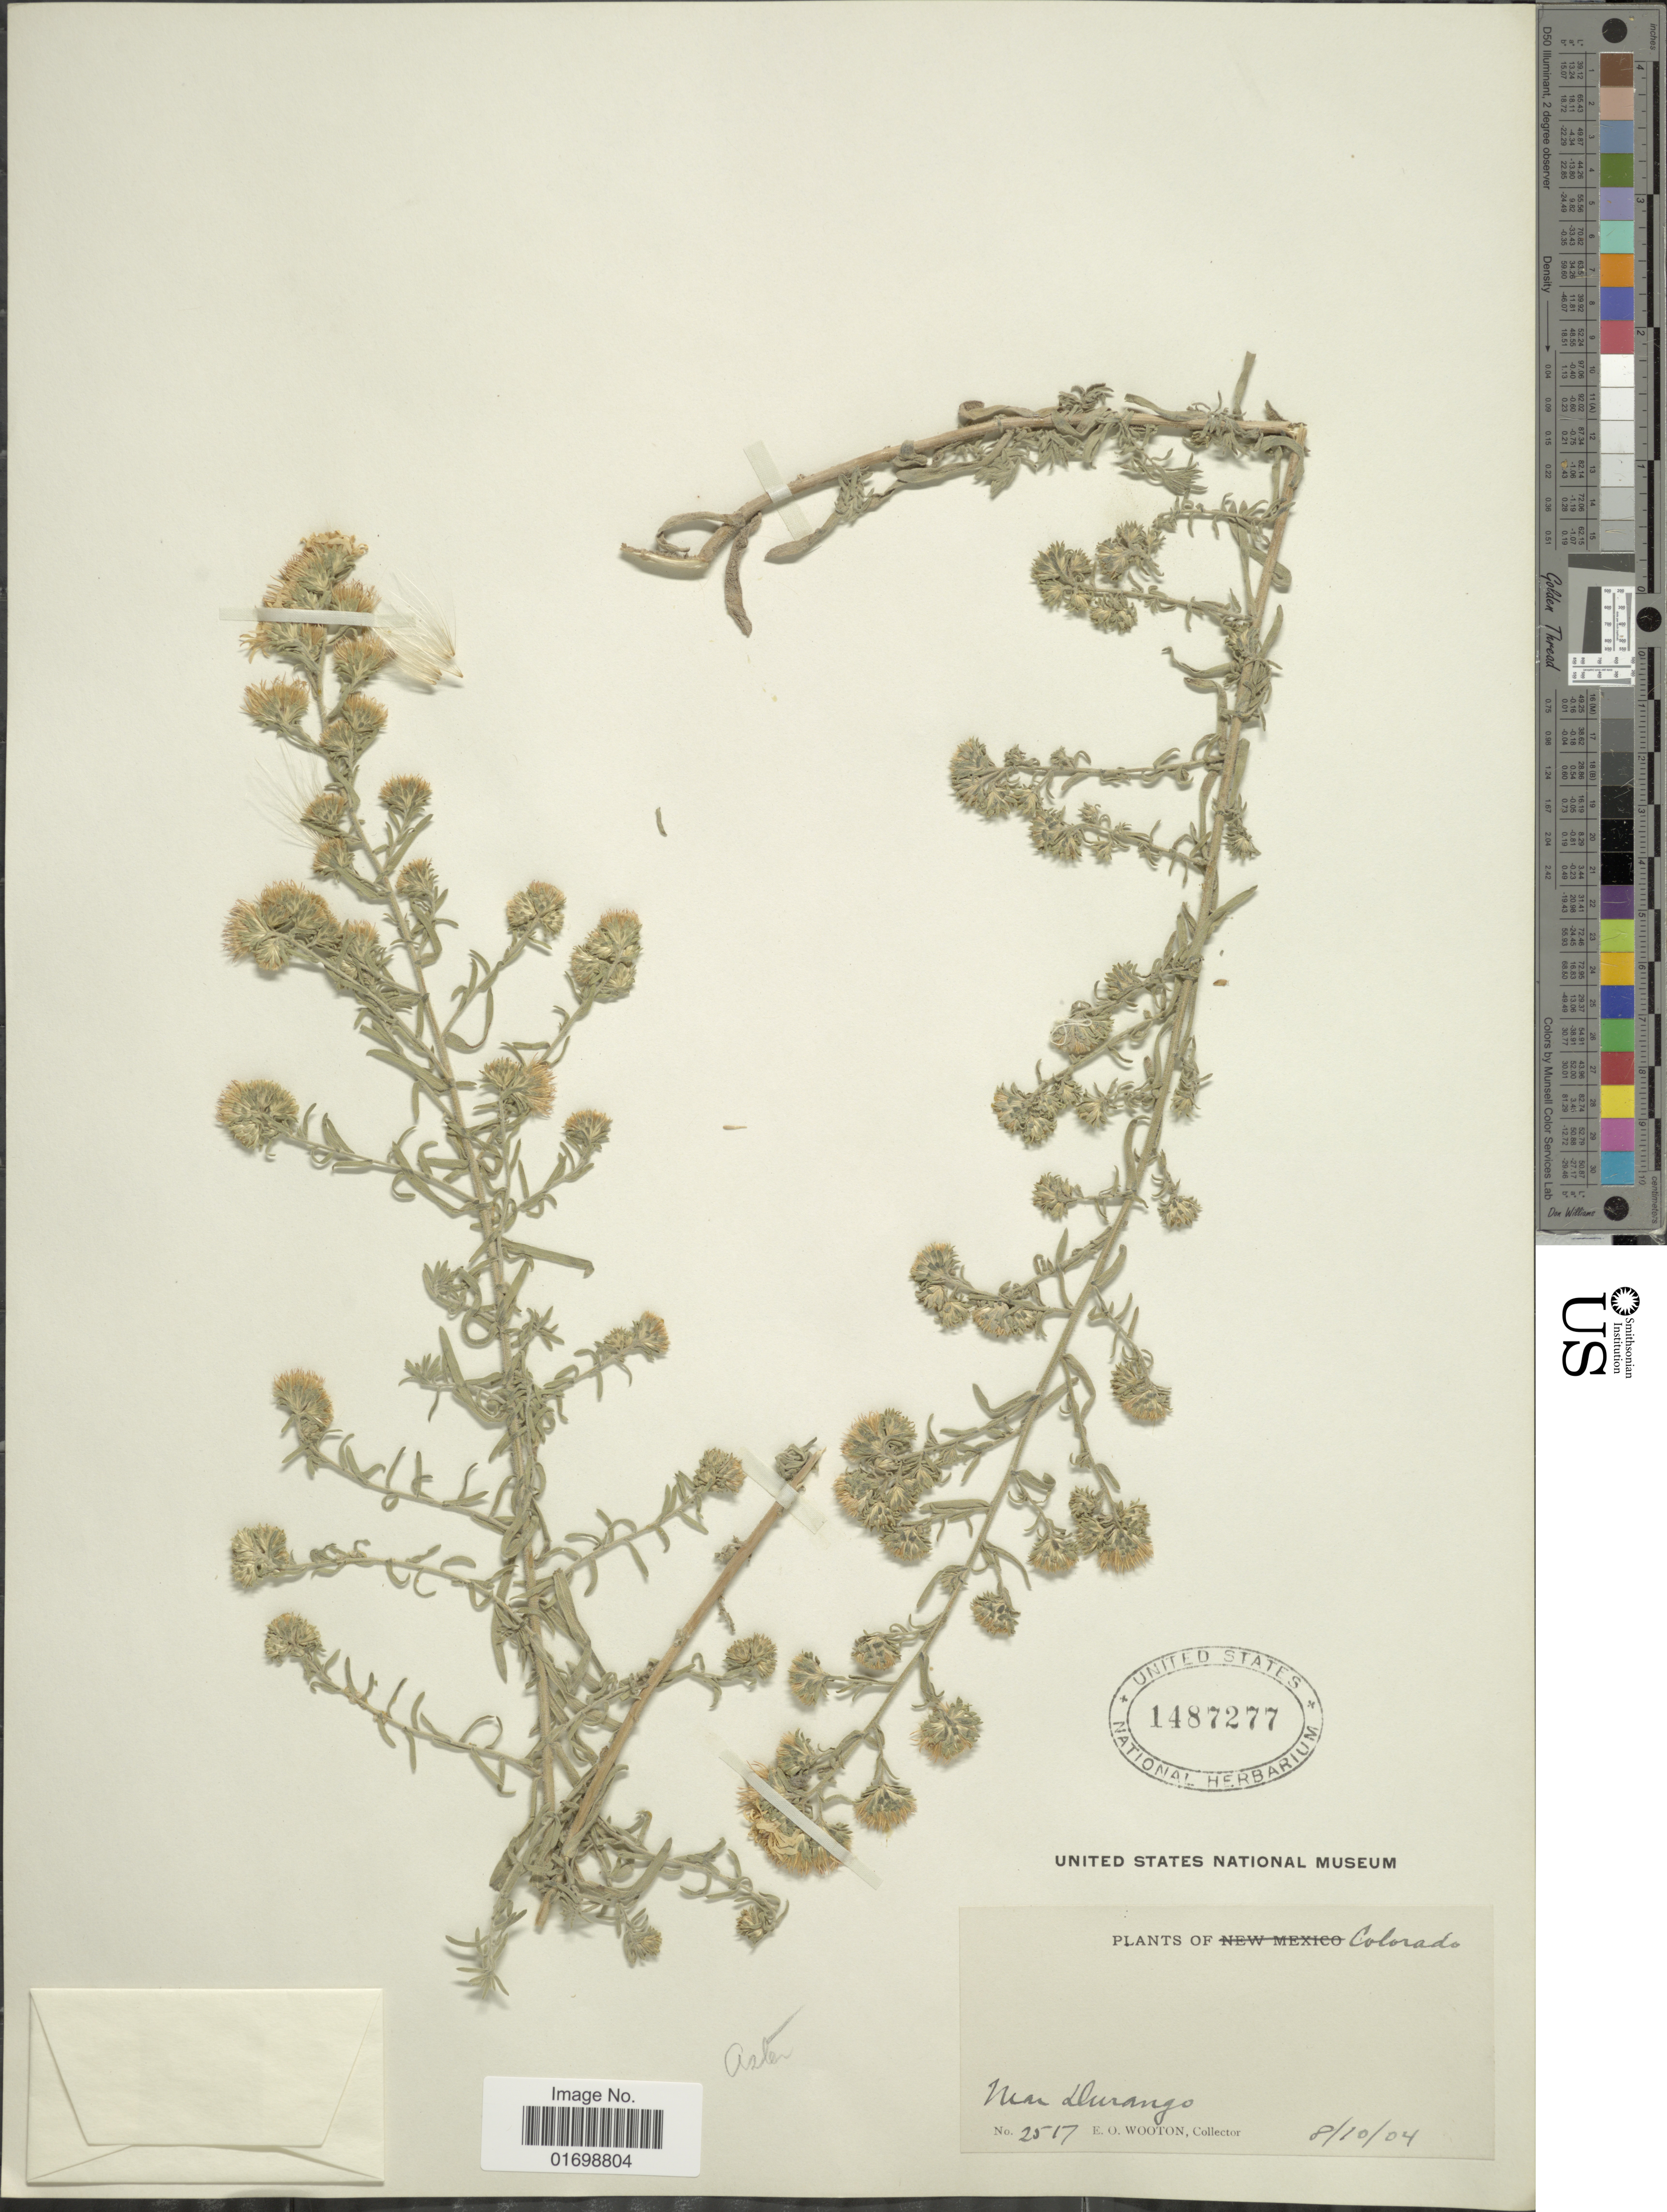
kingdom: Plantae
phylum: Tracheophyta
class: Magnoliopsida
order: Asterales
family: Asteraceae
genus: Symphyotrichum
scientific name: Symphyotrichum ericoides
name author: (L.) G.L. Nesom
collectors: E. O. Wooton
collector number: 2517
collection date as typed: Transcribed d/m/y: 10/8/4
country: United States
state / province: Colorado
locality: Near Durango.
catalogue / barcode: US 1487277